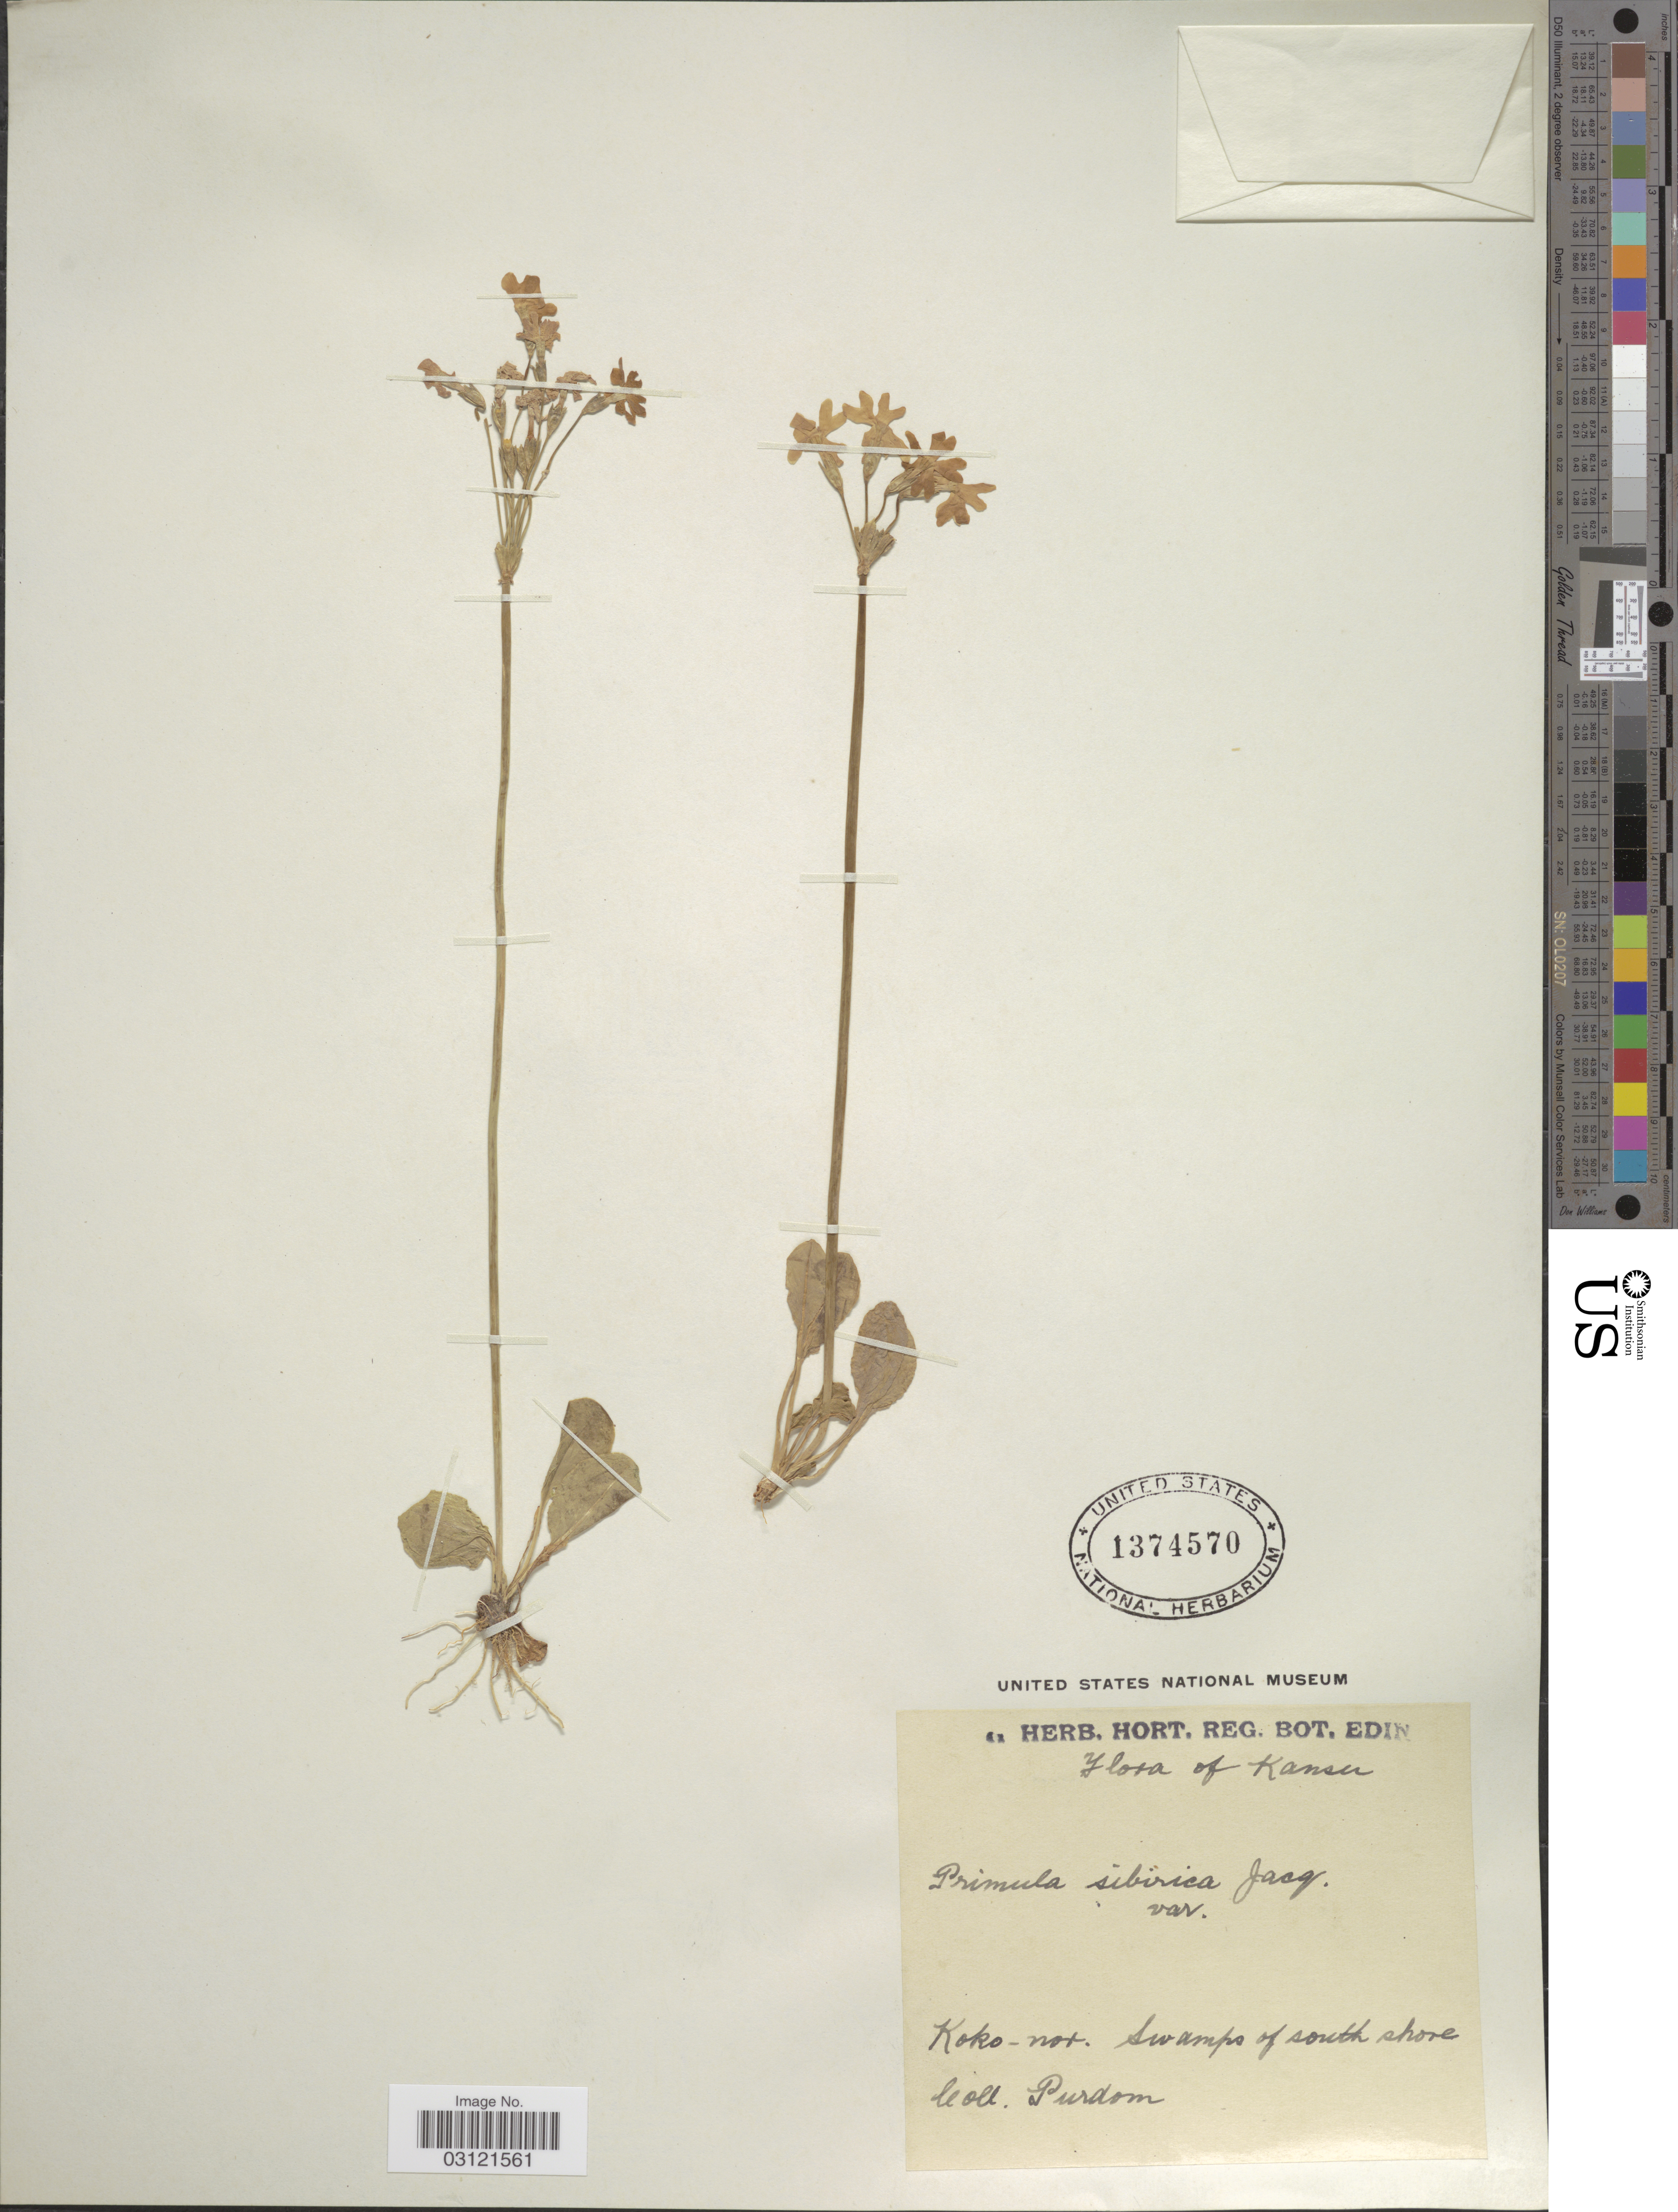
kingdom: Plantae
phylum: Tracheophyta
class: Magnoliopsida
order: Ericales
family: Primulaceae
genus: Primula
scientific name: Primula nutans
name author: Georgi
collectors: W. Purdom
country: China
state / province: Gansu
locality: Kansu. Koko-nor. Swamps of south shore.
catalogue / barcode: US 1374570